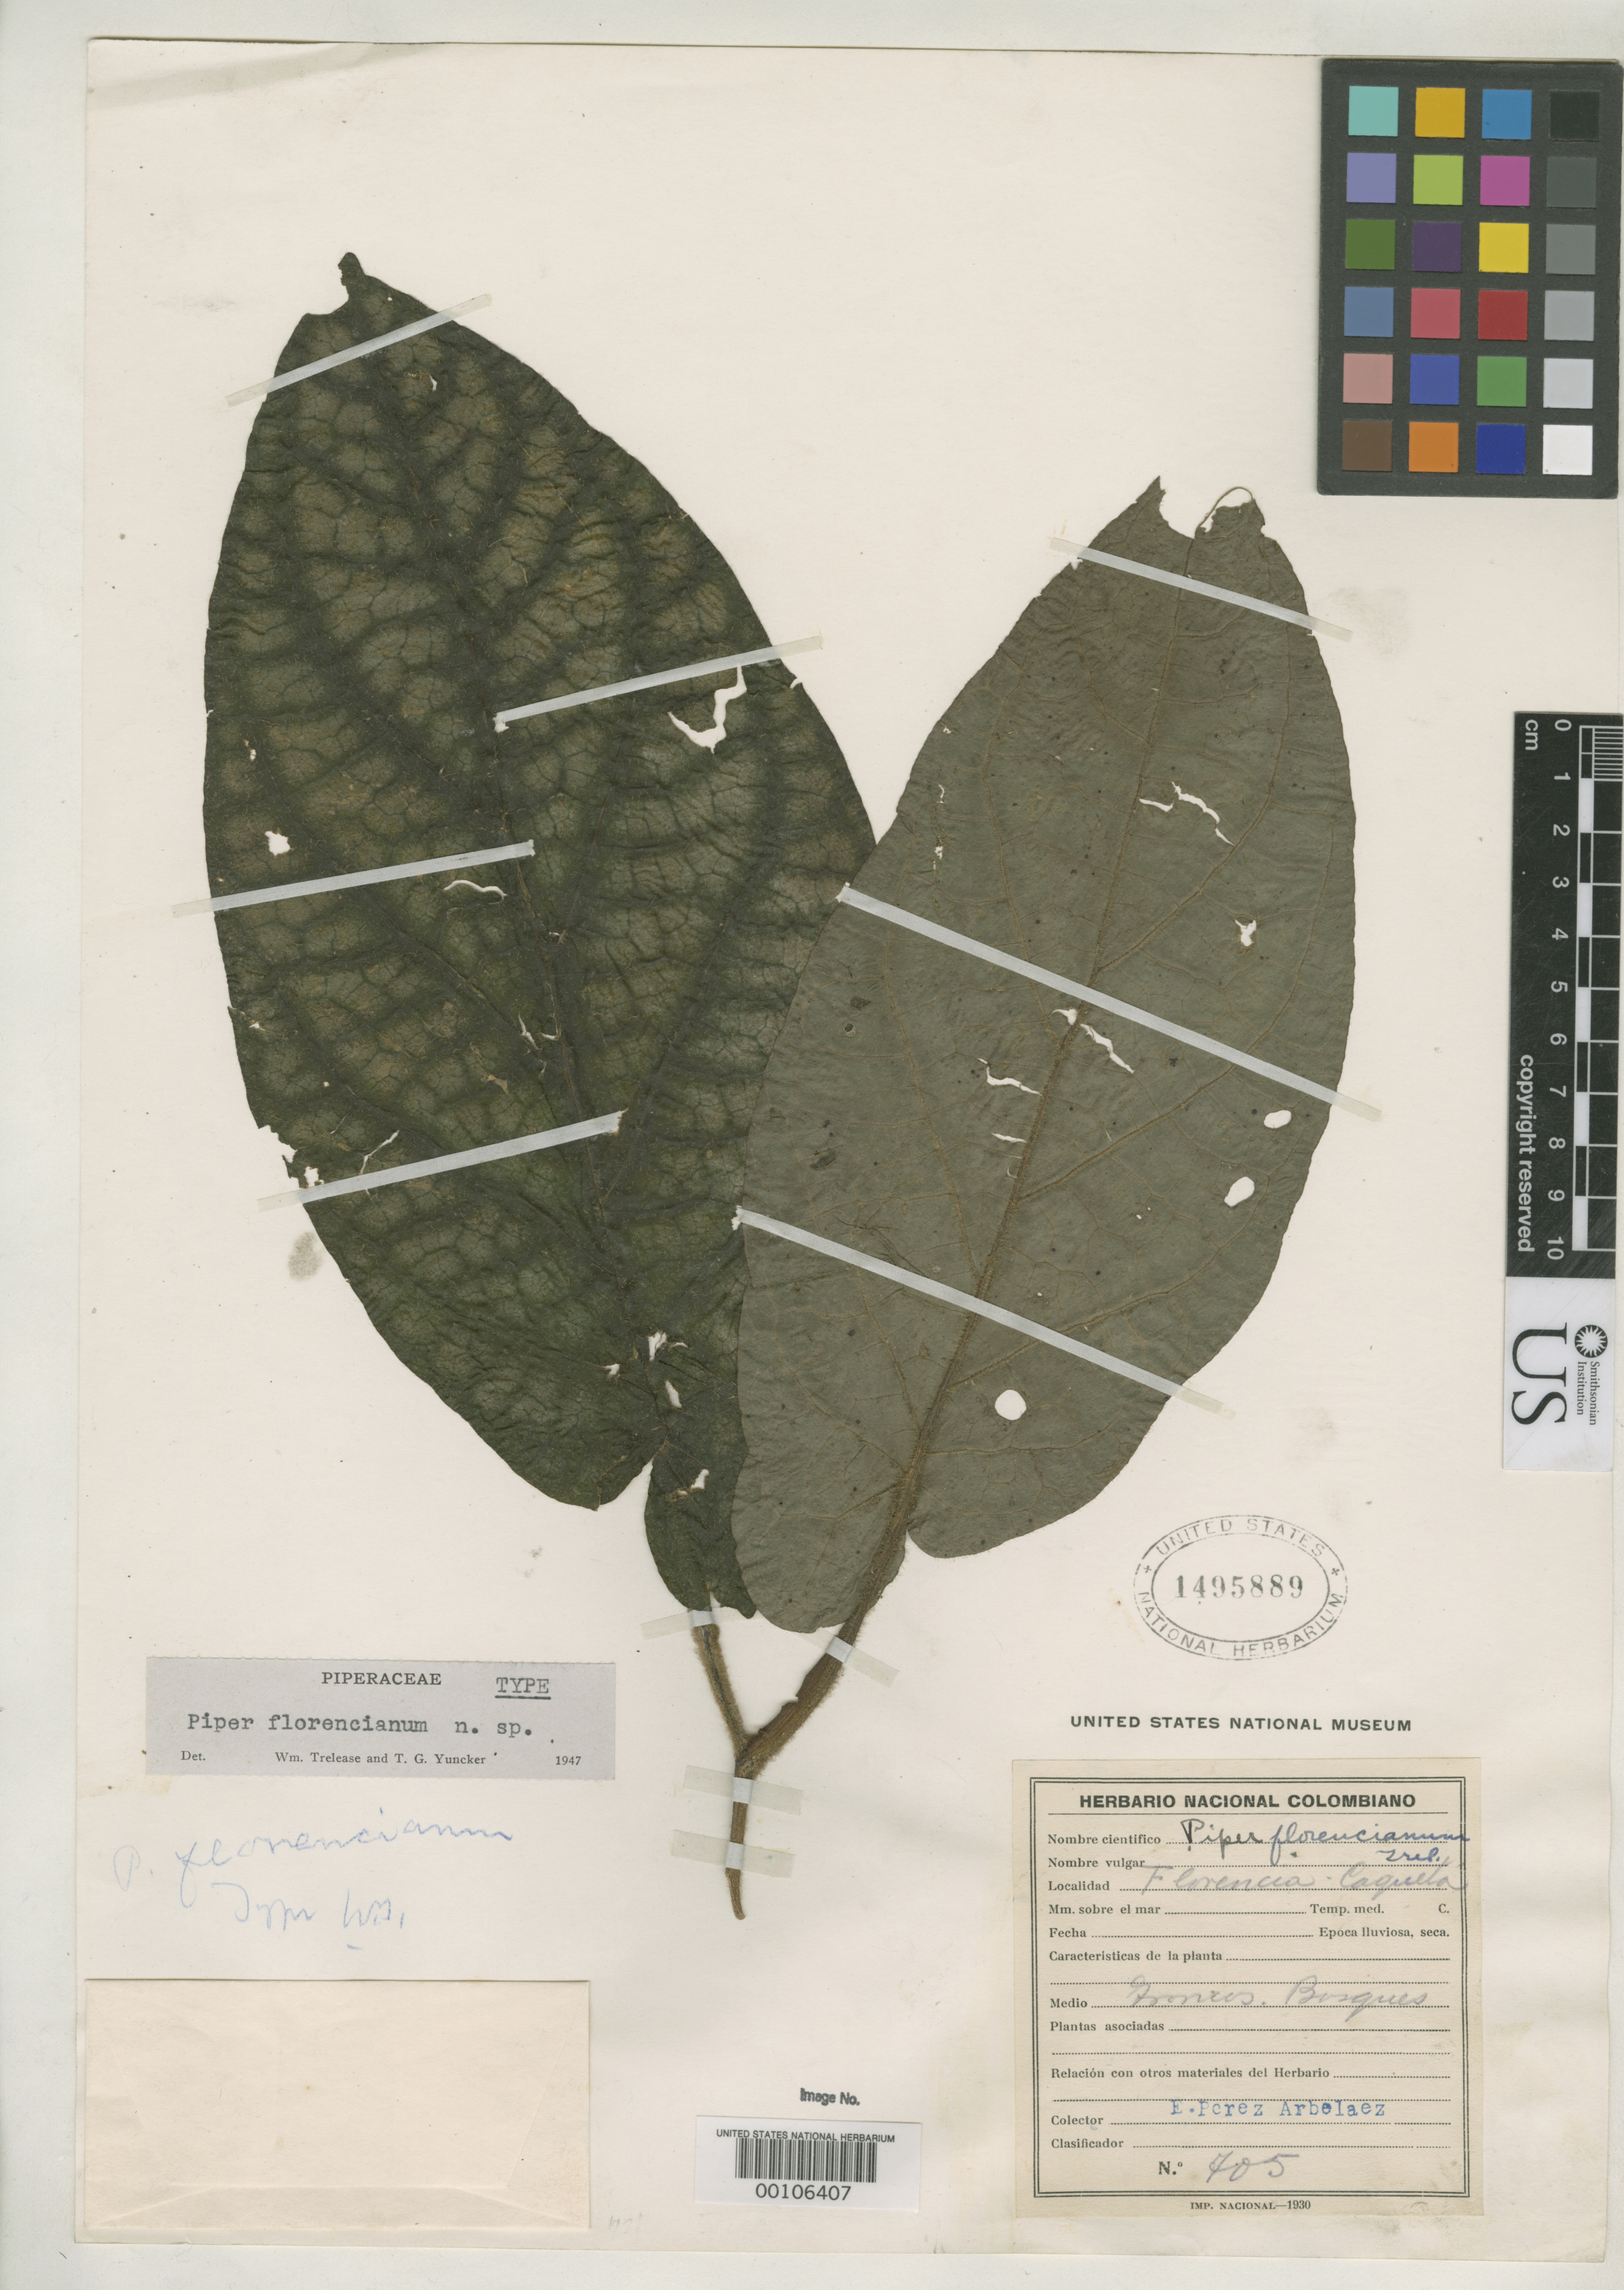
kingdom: Plantae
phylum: Tracheophyta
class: Magnoliopsida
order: Piperales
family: Piperaceae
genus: Piper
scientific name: Piper florencianum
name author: Trel. & Yunck.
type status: Holotype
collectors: E. Pérez Arbeláez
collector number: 705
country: Colombia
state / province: Caquetá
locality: Florencia.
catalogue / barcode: US 1495889